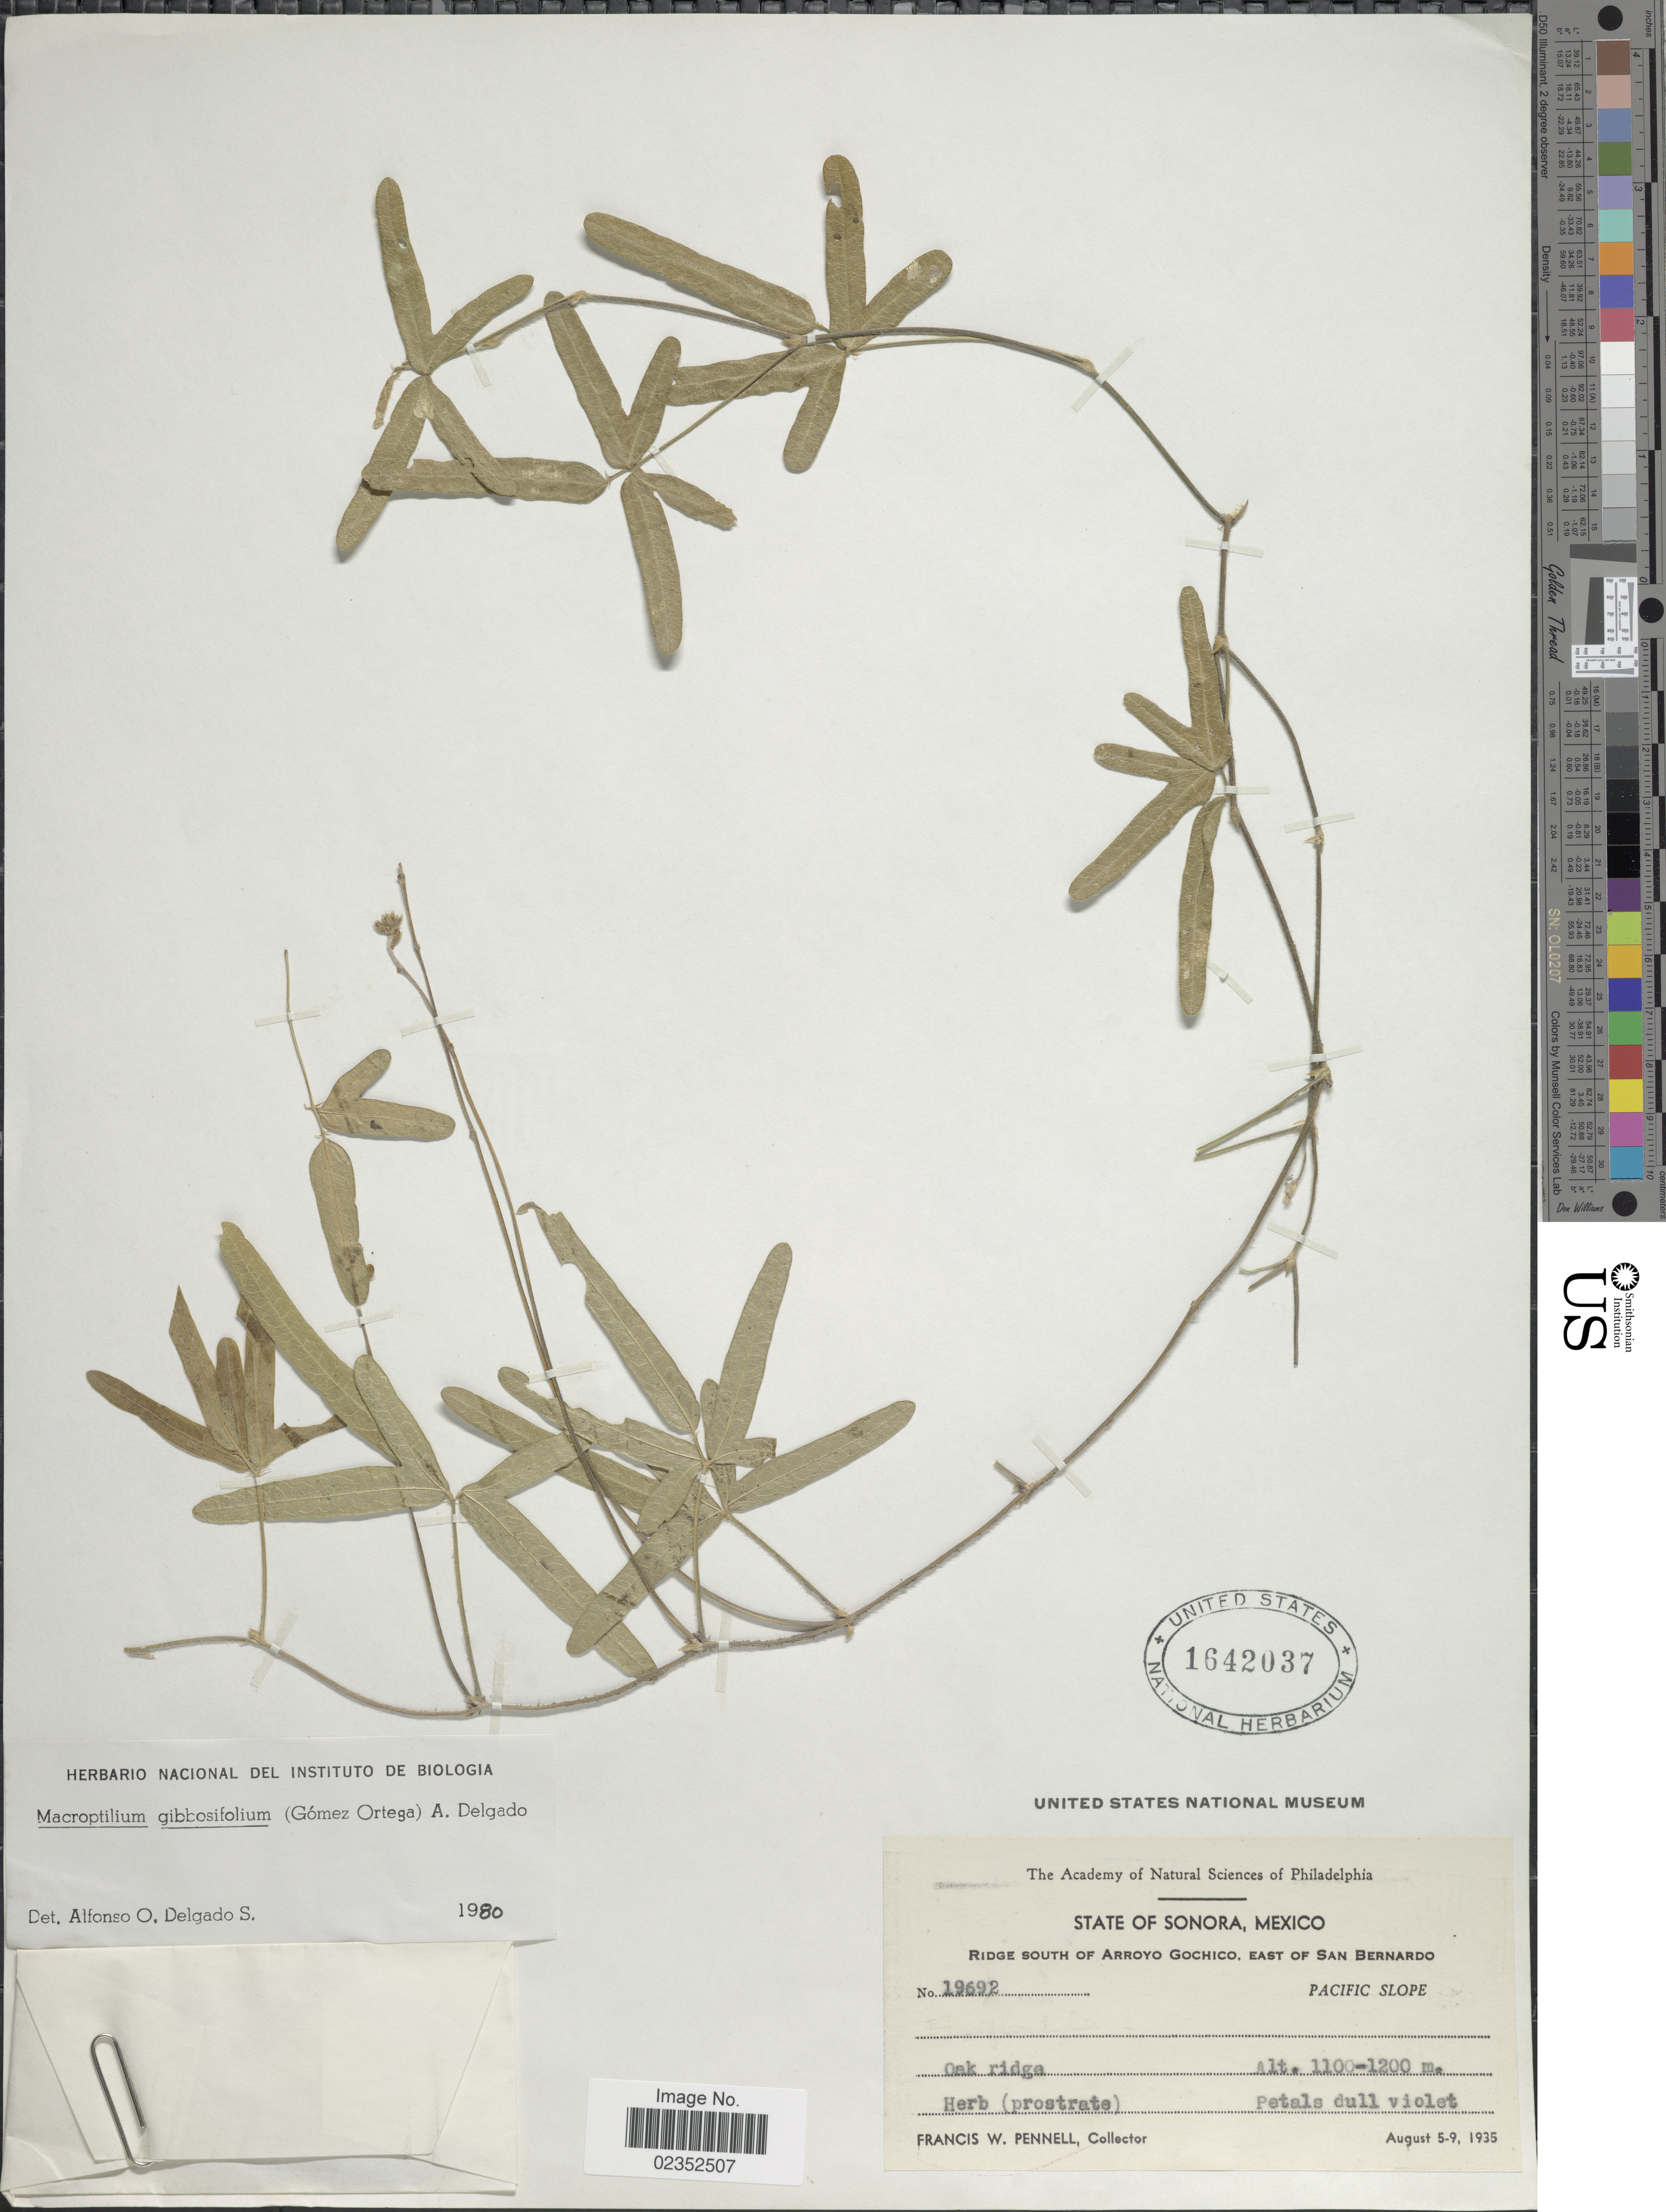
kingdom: Plantae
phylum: Tracheophyta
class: Magnoliopsida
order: Fabales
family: Fabaceae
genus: Macroptilium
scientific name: Macroptilium gibbosifolium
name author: (Ortega) A. Delgado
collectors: F. W. Pennell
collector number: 19692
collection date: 1935-08-05/1935-08-09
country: Mexico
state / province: Sonora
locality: Ridge south of Arroyo Gochico, East of San Bernardo. Pacific Slope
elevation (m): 1100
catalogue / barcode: US 1642037